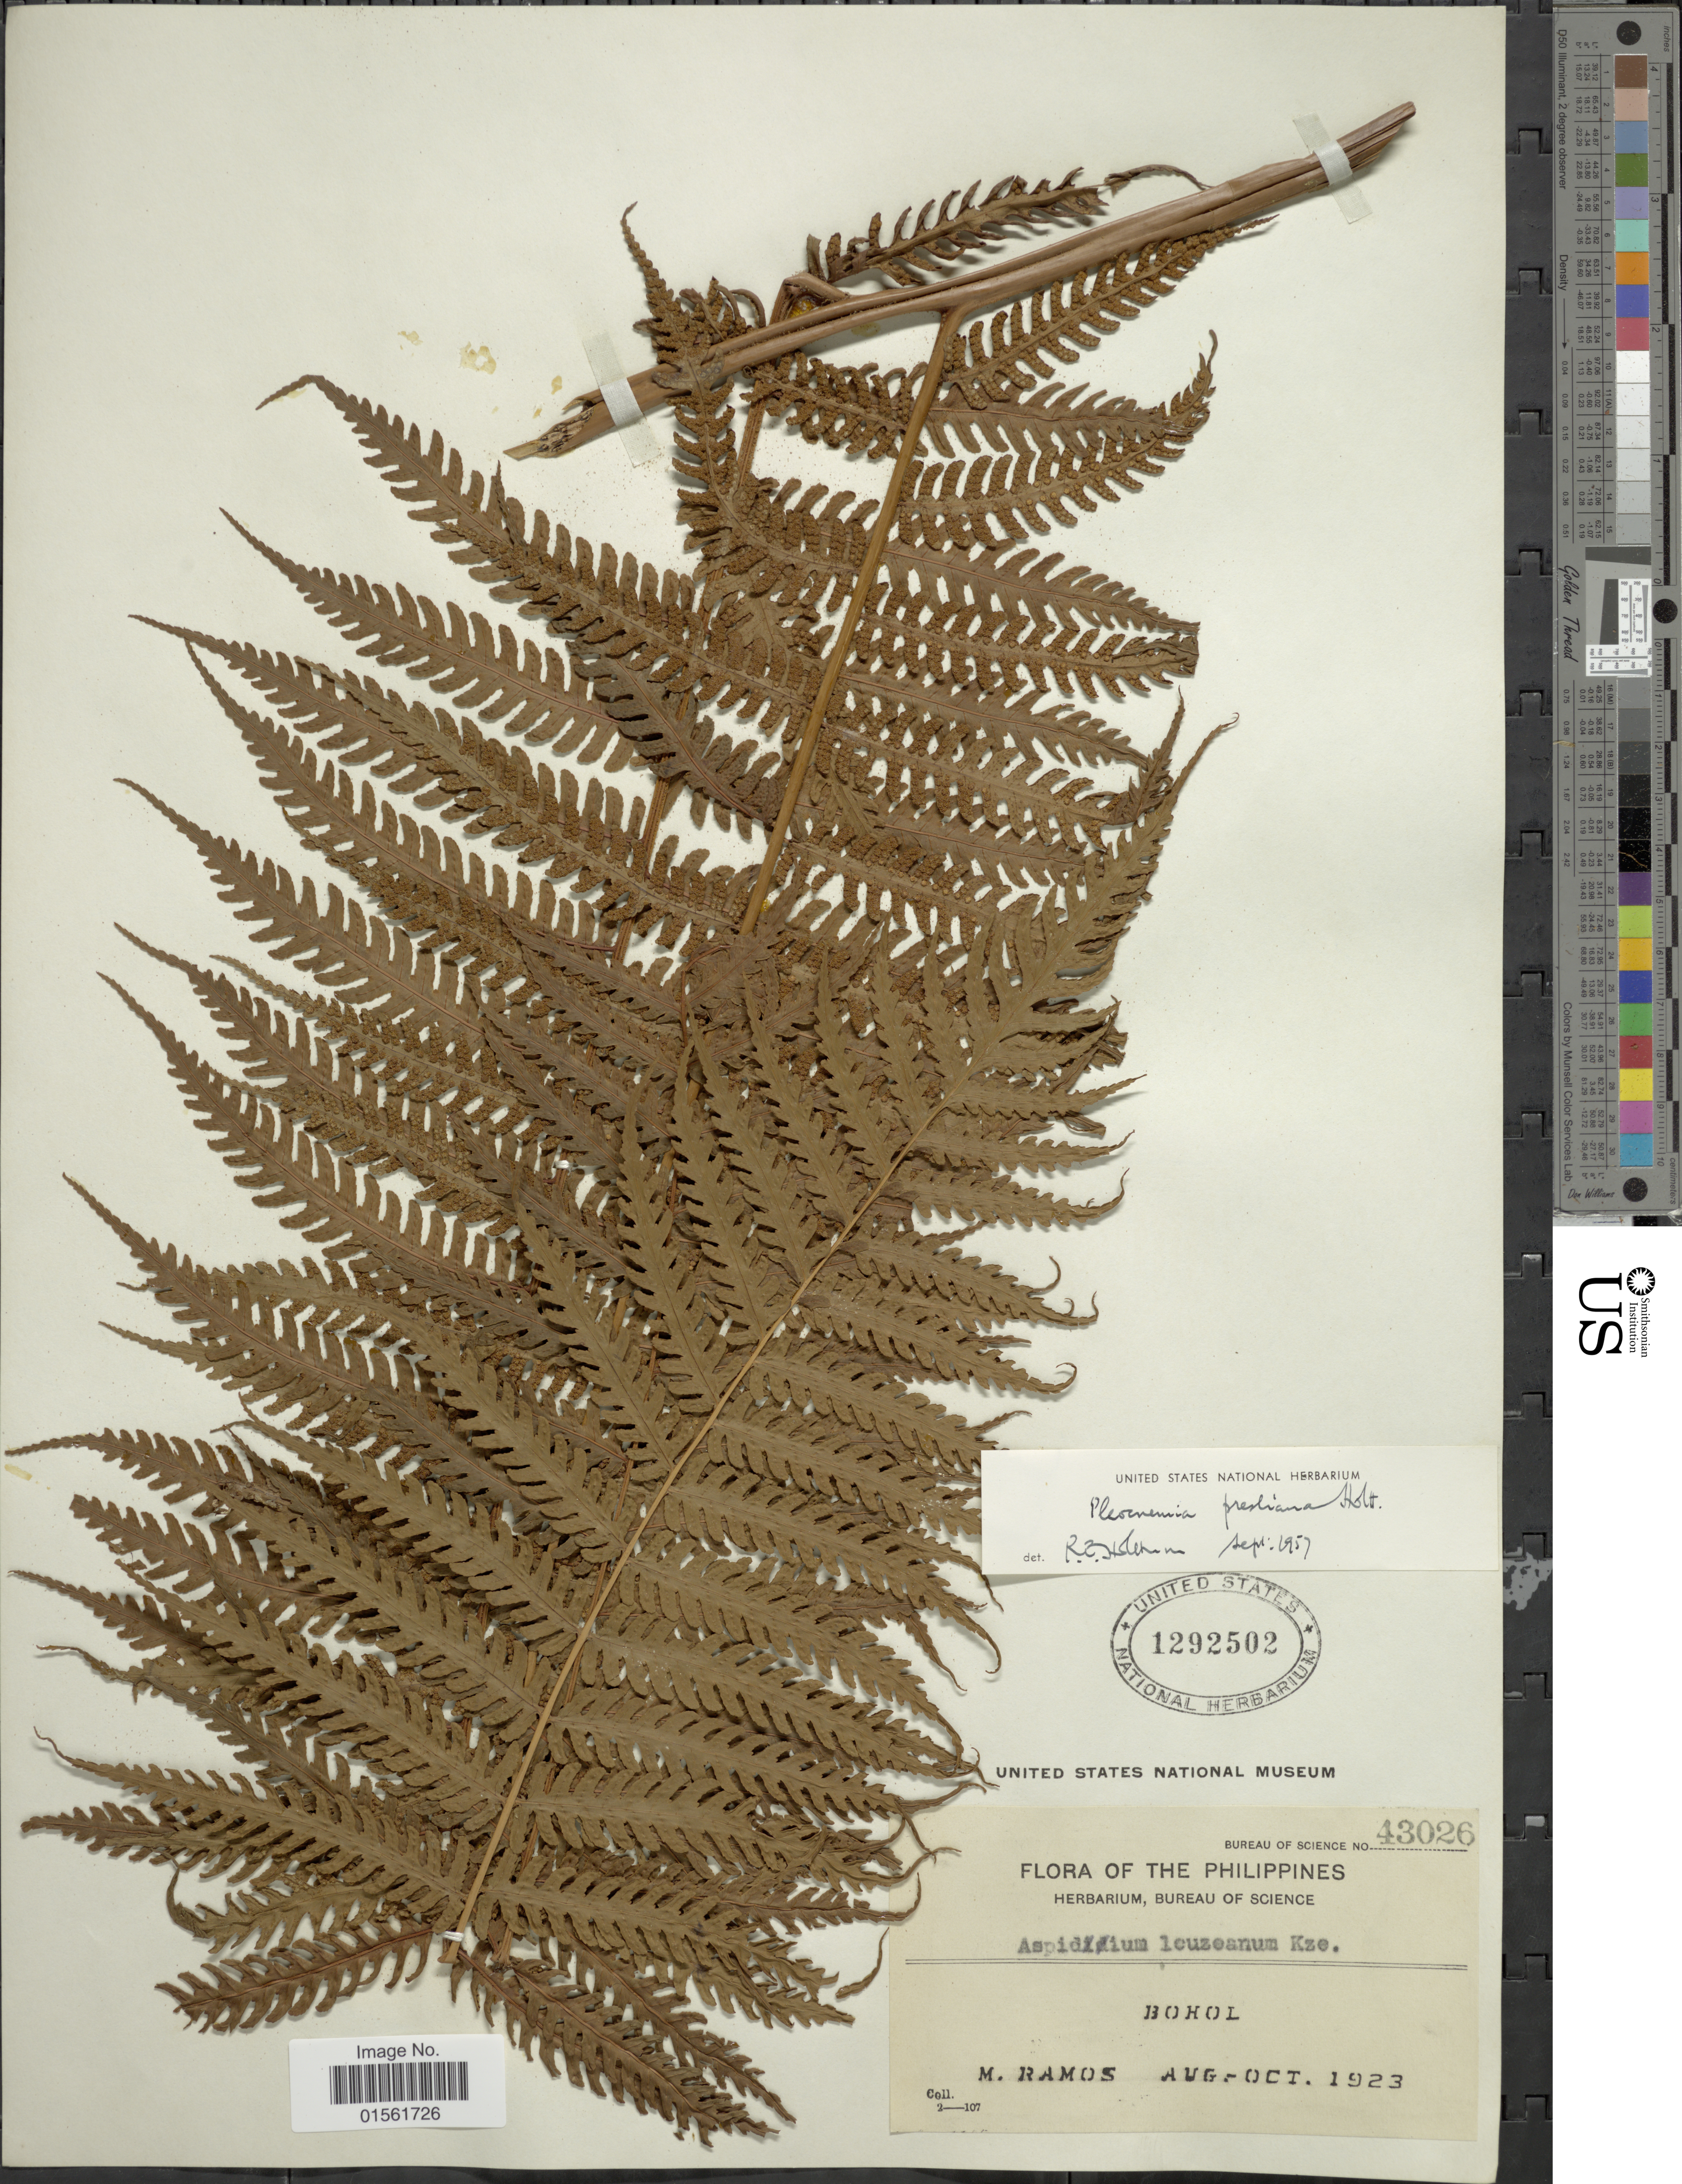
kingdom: Plantae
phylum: Tracheophyta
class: Polypodiopsida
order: Polypodiales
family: Dryopteridaceae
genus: Pleocnemia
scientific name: Pleocnemia presliana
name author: Holttum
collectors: M. Ramos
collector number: Bureau of Science 43026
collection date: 1923-05/1923-10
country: Philippines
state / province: Central Visayas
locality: Bohol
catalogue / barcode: US 1292502